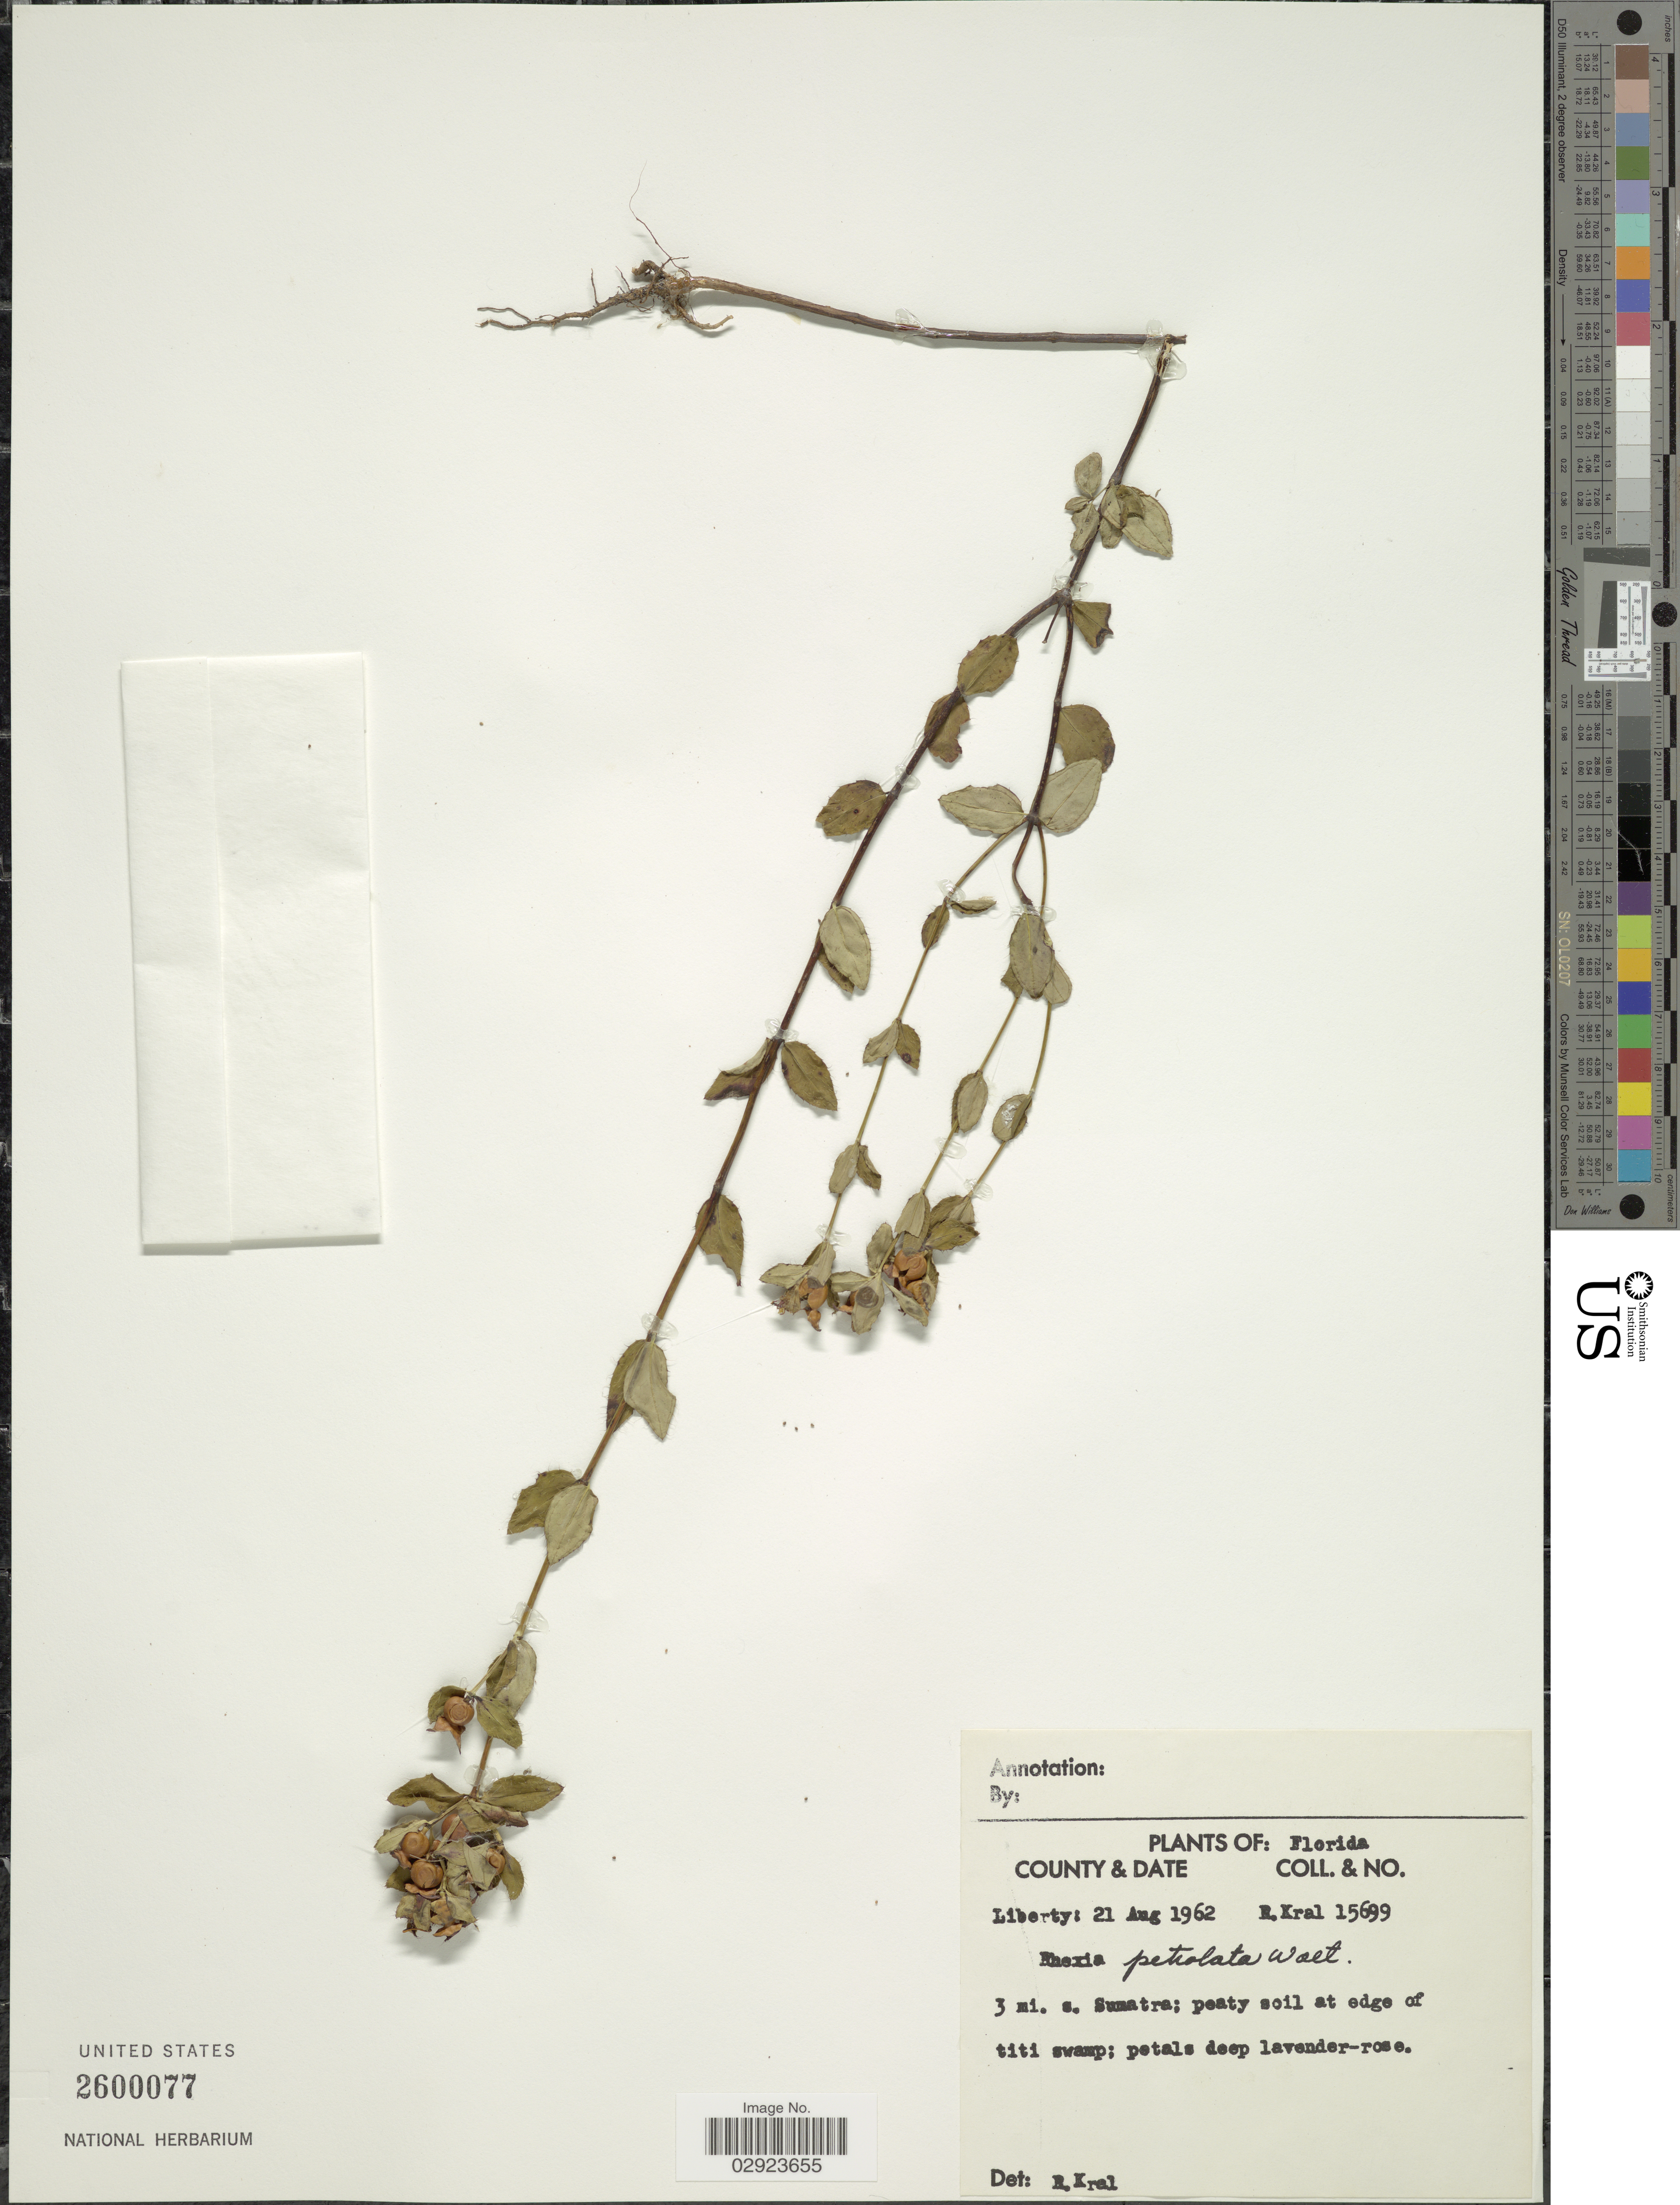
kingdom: Plantae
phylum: Tracheophyta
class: Magnoliopsida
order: Myrtales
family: Melastomataceae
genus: Rhexia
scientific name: Rhexia petiolata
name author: Walter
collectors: R. Kral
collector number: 15699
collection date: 1962-08-21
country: United States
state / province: Florida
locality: Liberty. 3 mi. s. Sumatra.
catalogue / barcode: US 2600077